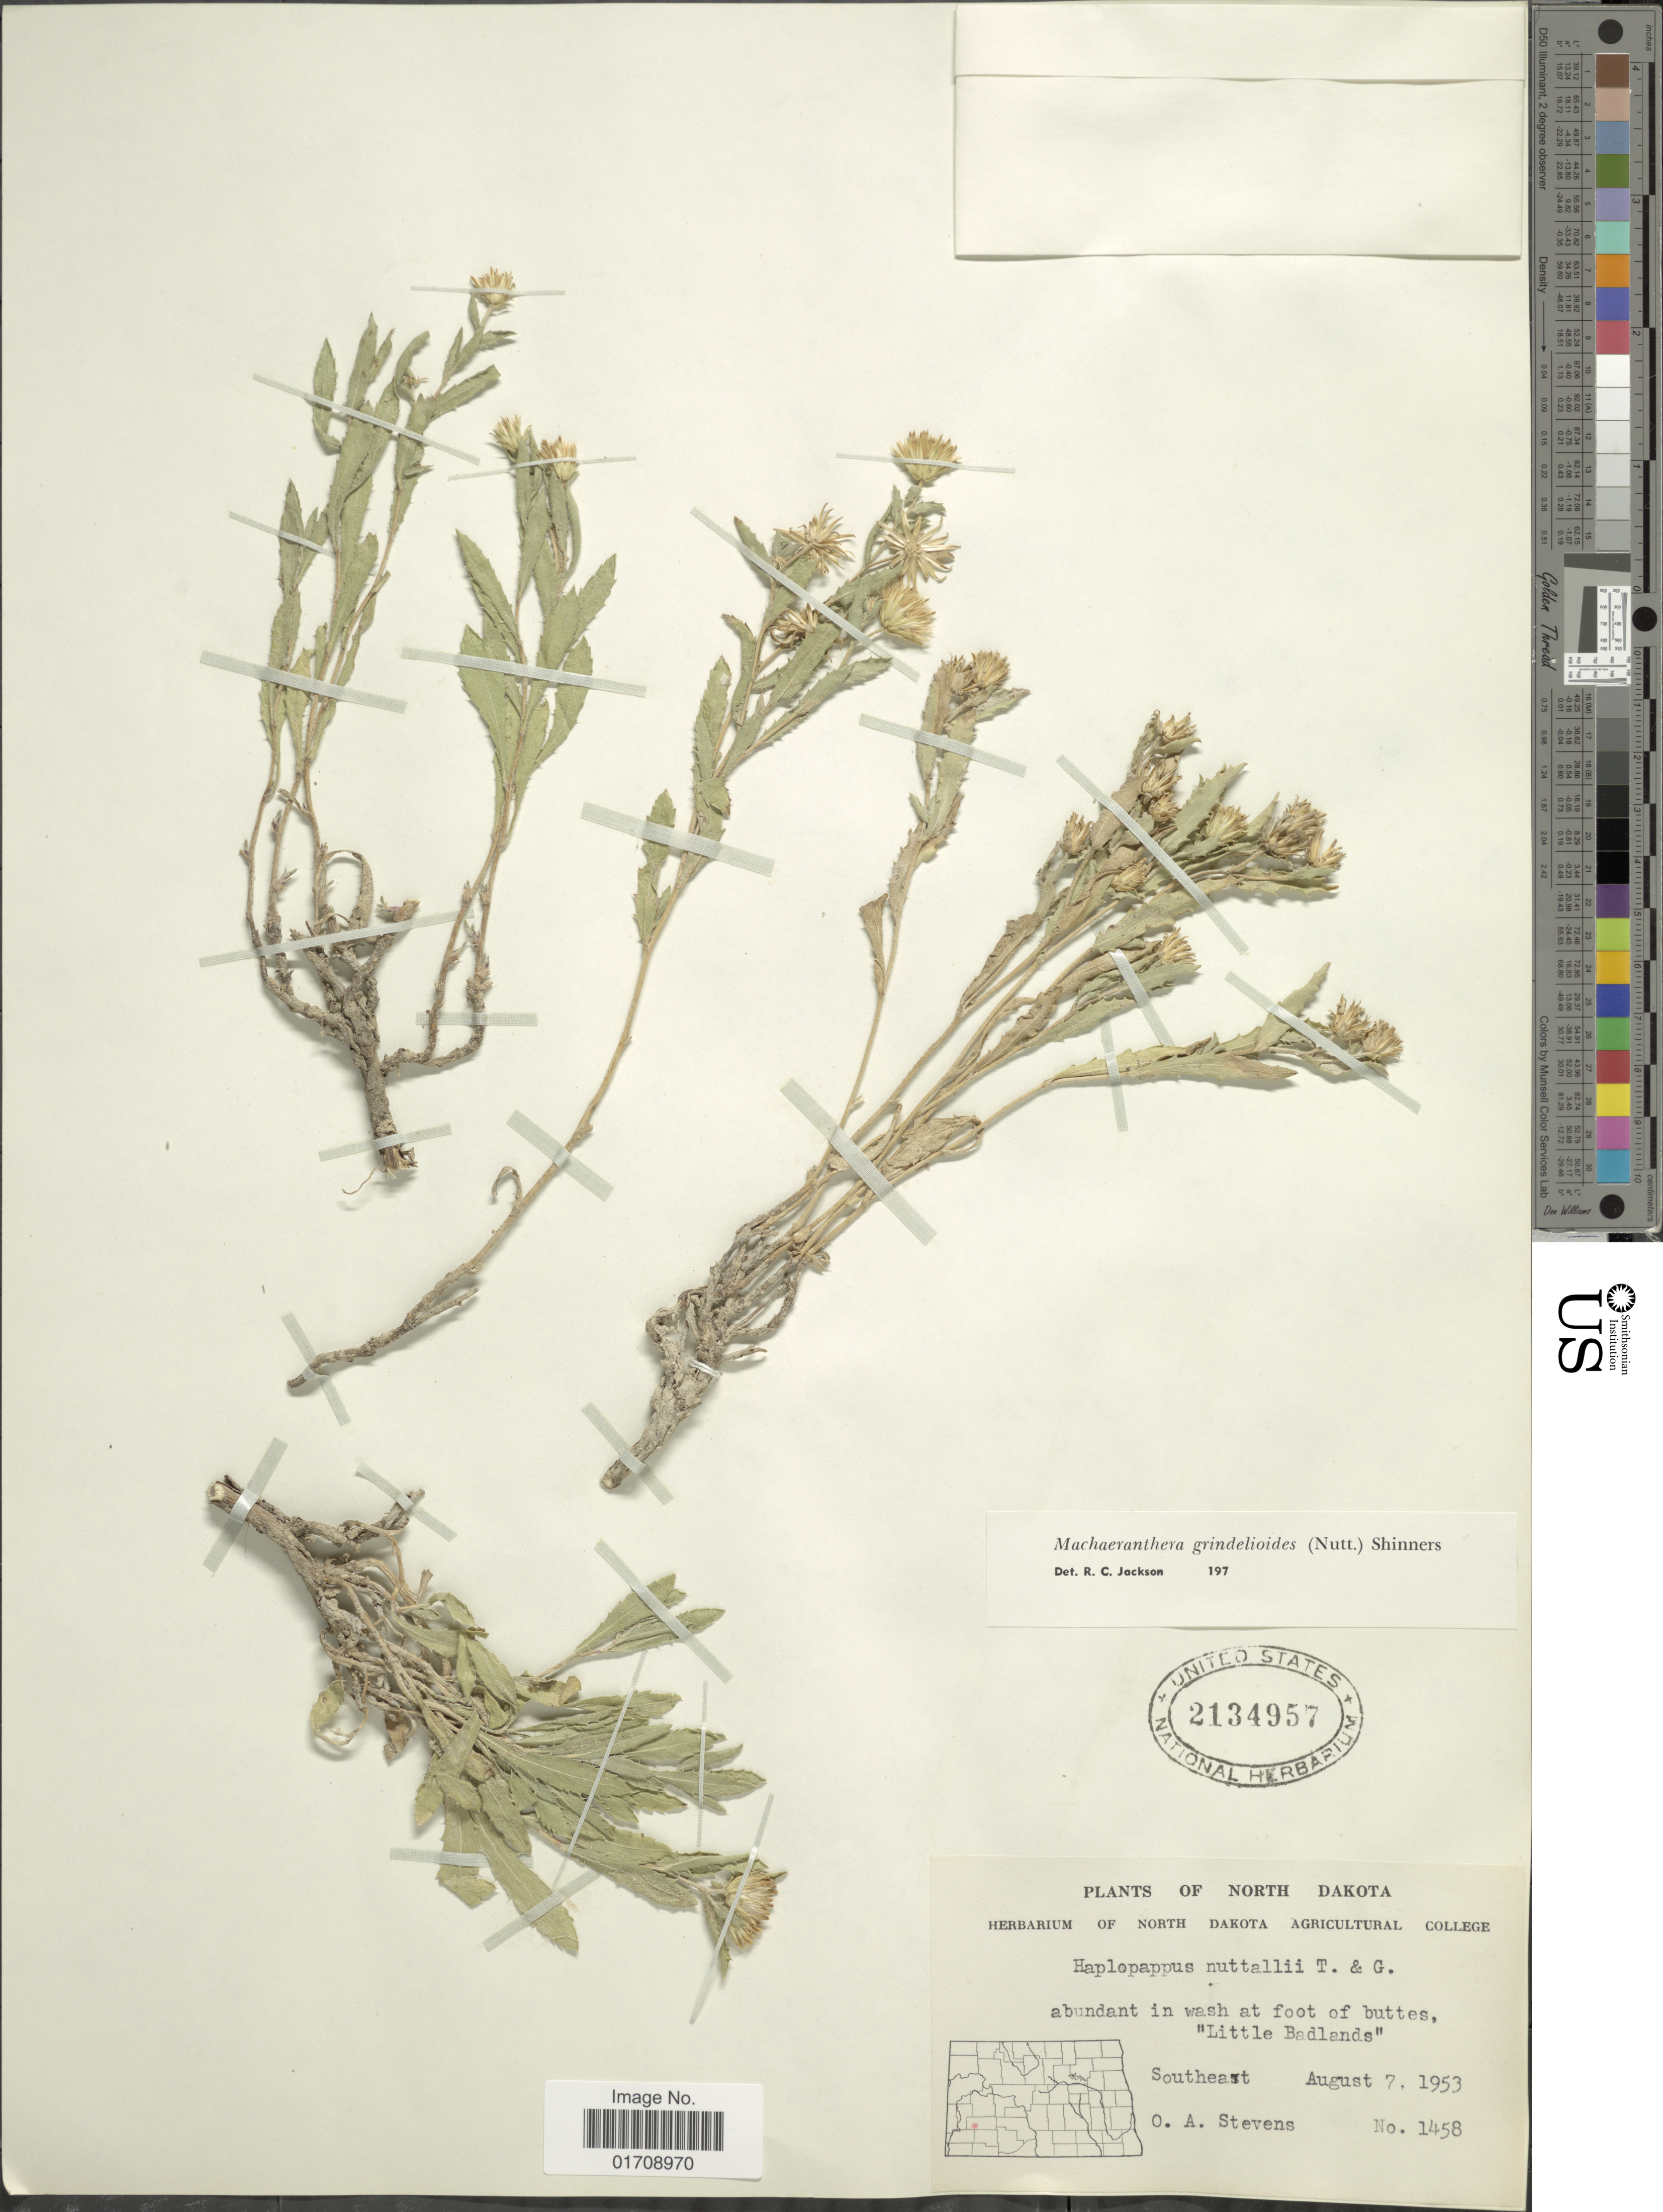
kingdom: Plantae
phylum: Tracheophyta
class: Magnoliopsida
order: Asterales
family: Asteraceae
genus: Machaeranthera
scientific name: Machaeranthera grindelioides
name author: (Nutt.) Shinners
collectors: O. A. Stevens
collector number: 1458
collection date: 1953-08-07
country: United States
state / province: North Dakota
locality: Little Badlands, Southeast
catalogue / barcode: US 2134957